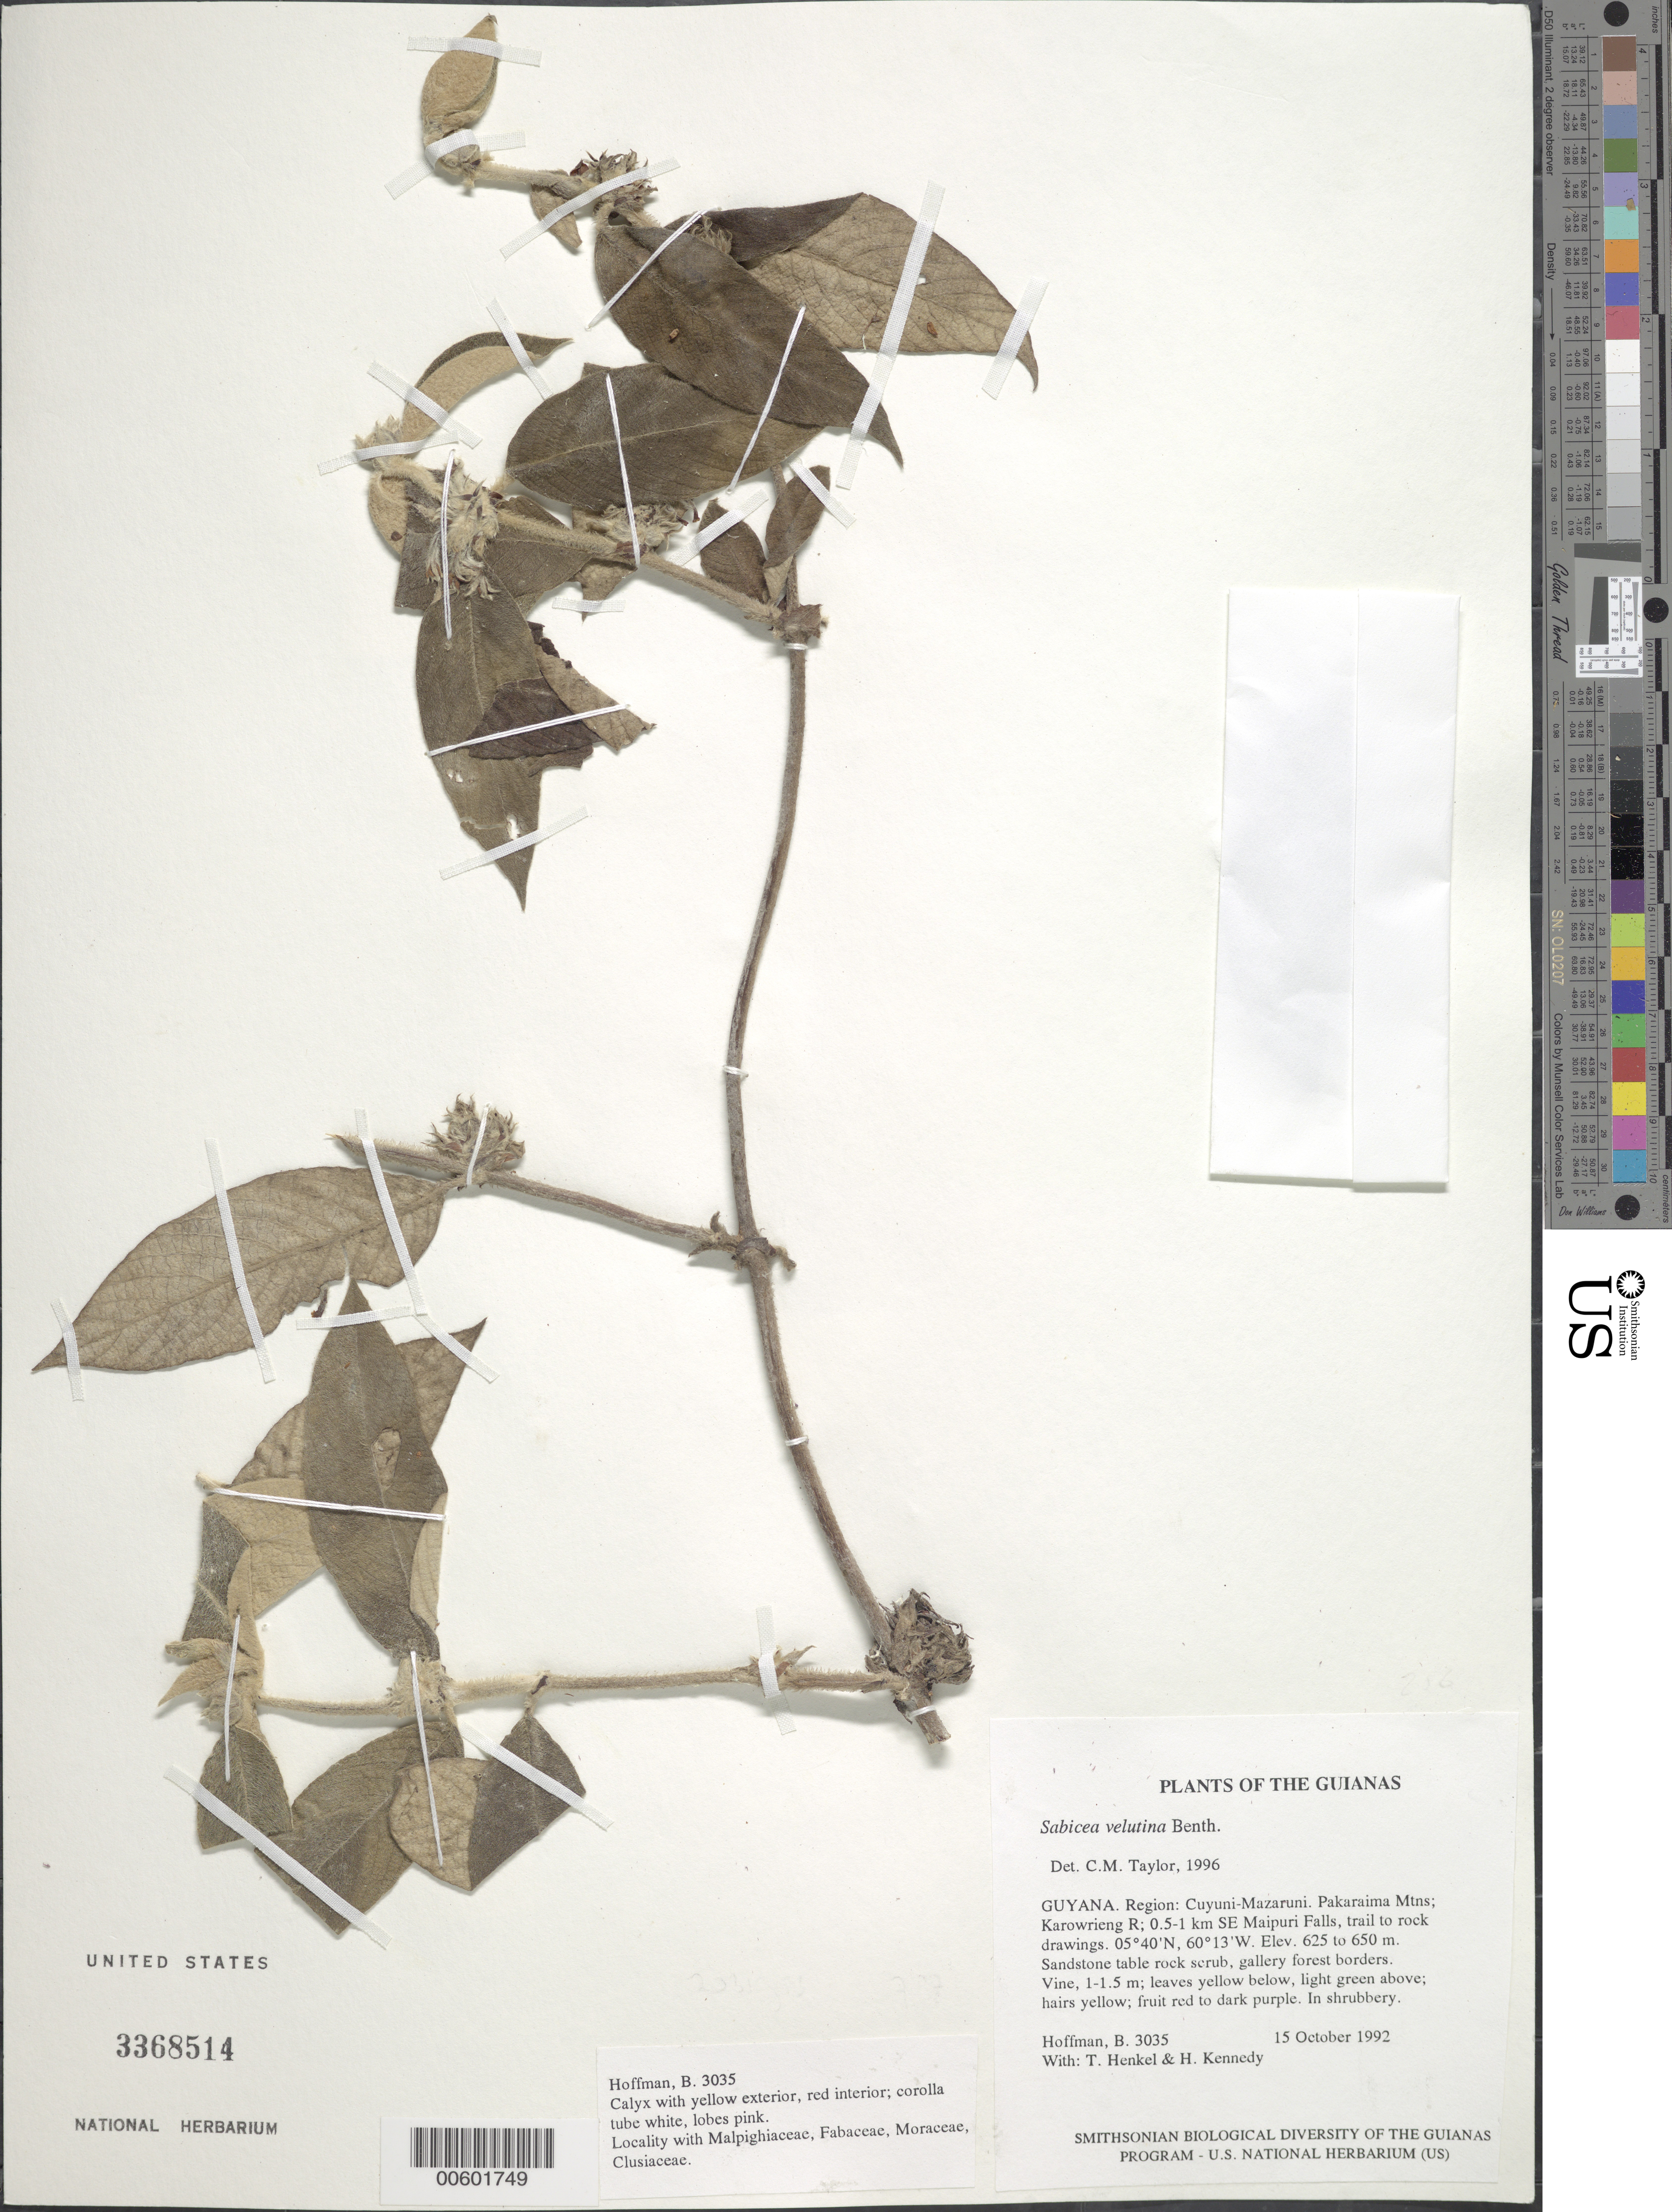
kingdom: Plantae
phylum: Tracheophyta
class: Magnoliopsida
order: Gentianales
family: Rubiaceae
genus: Sabicea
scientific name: Sabicea velutina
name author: Benth.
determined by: Taylor, Charlotte M.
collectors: B. Hoffman, T. Henkel & H. Kennedy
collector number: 3035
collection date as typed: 15 October 1992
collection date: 1992-10-15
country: Guyana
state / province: Cuyuni-Mazaruni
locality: Pakaraima Mountains; Karowrieng River; 0.5-1 km SE of Maipuri Falls, trail to rock drawings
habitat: Sandstone table rock scrub, gallery forest borders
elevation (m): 625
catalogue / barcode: US 3368514